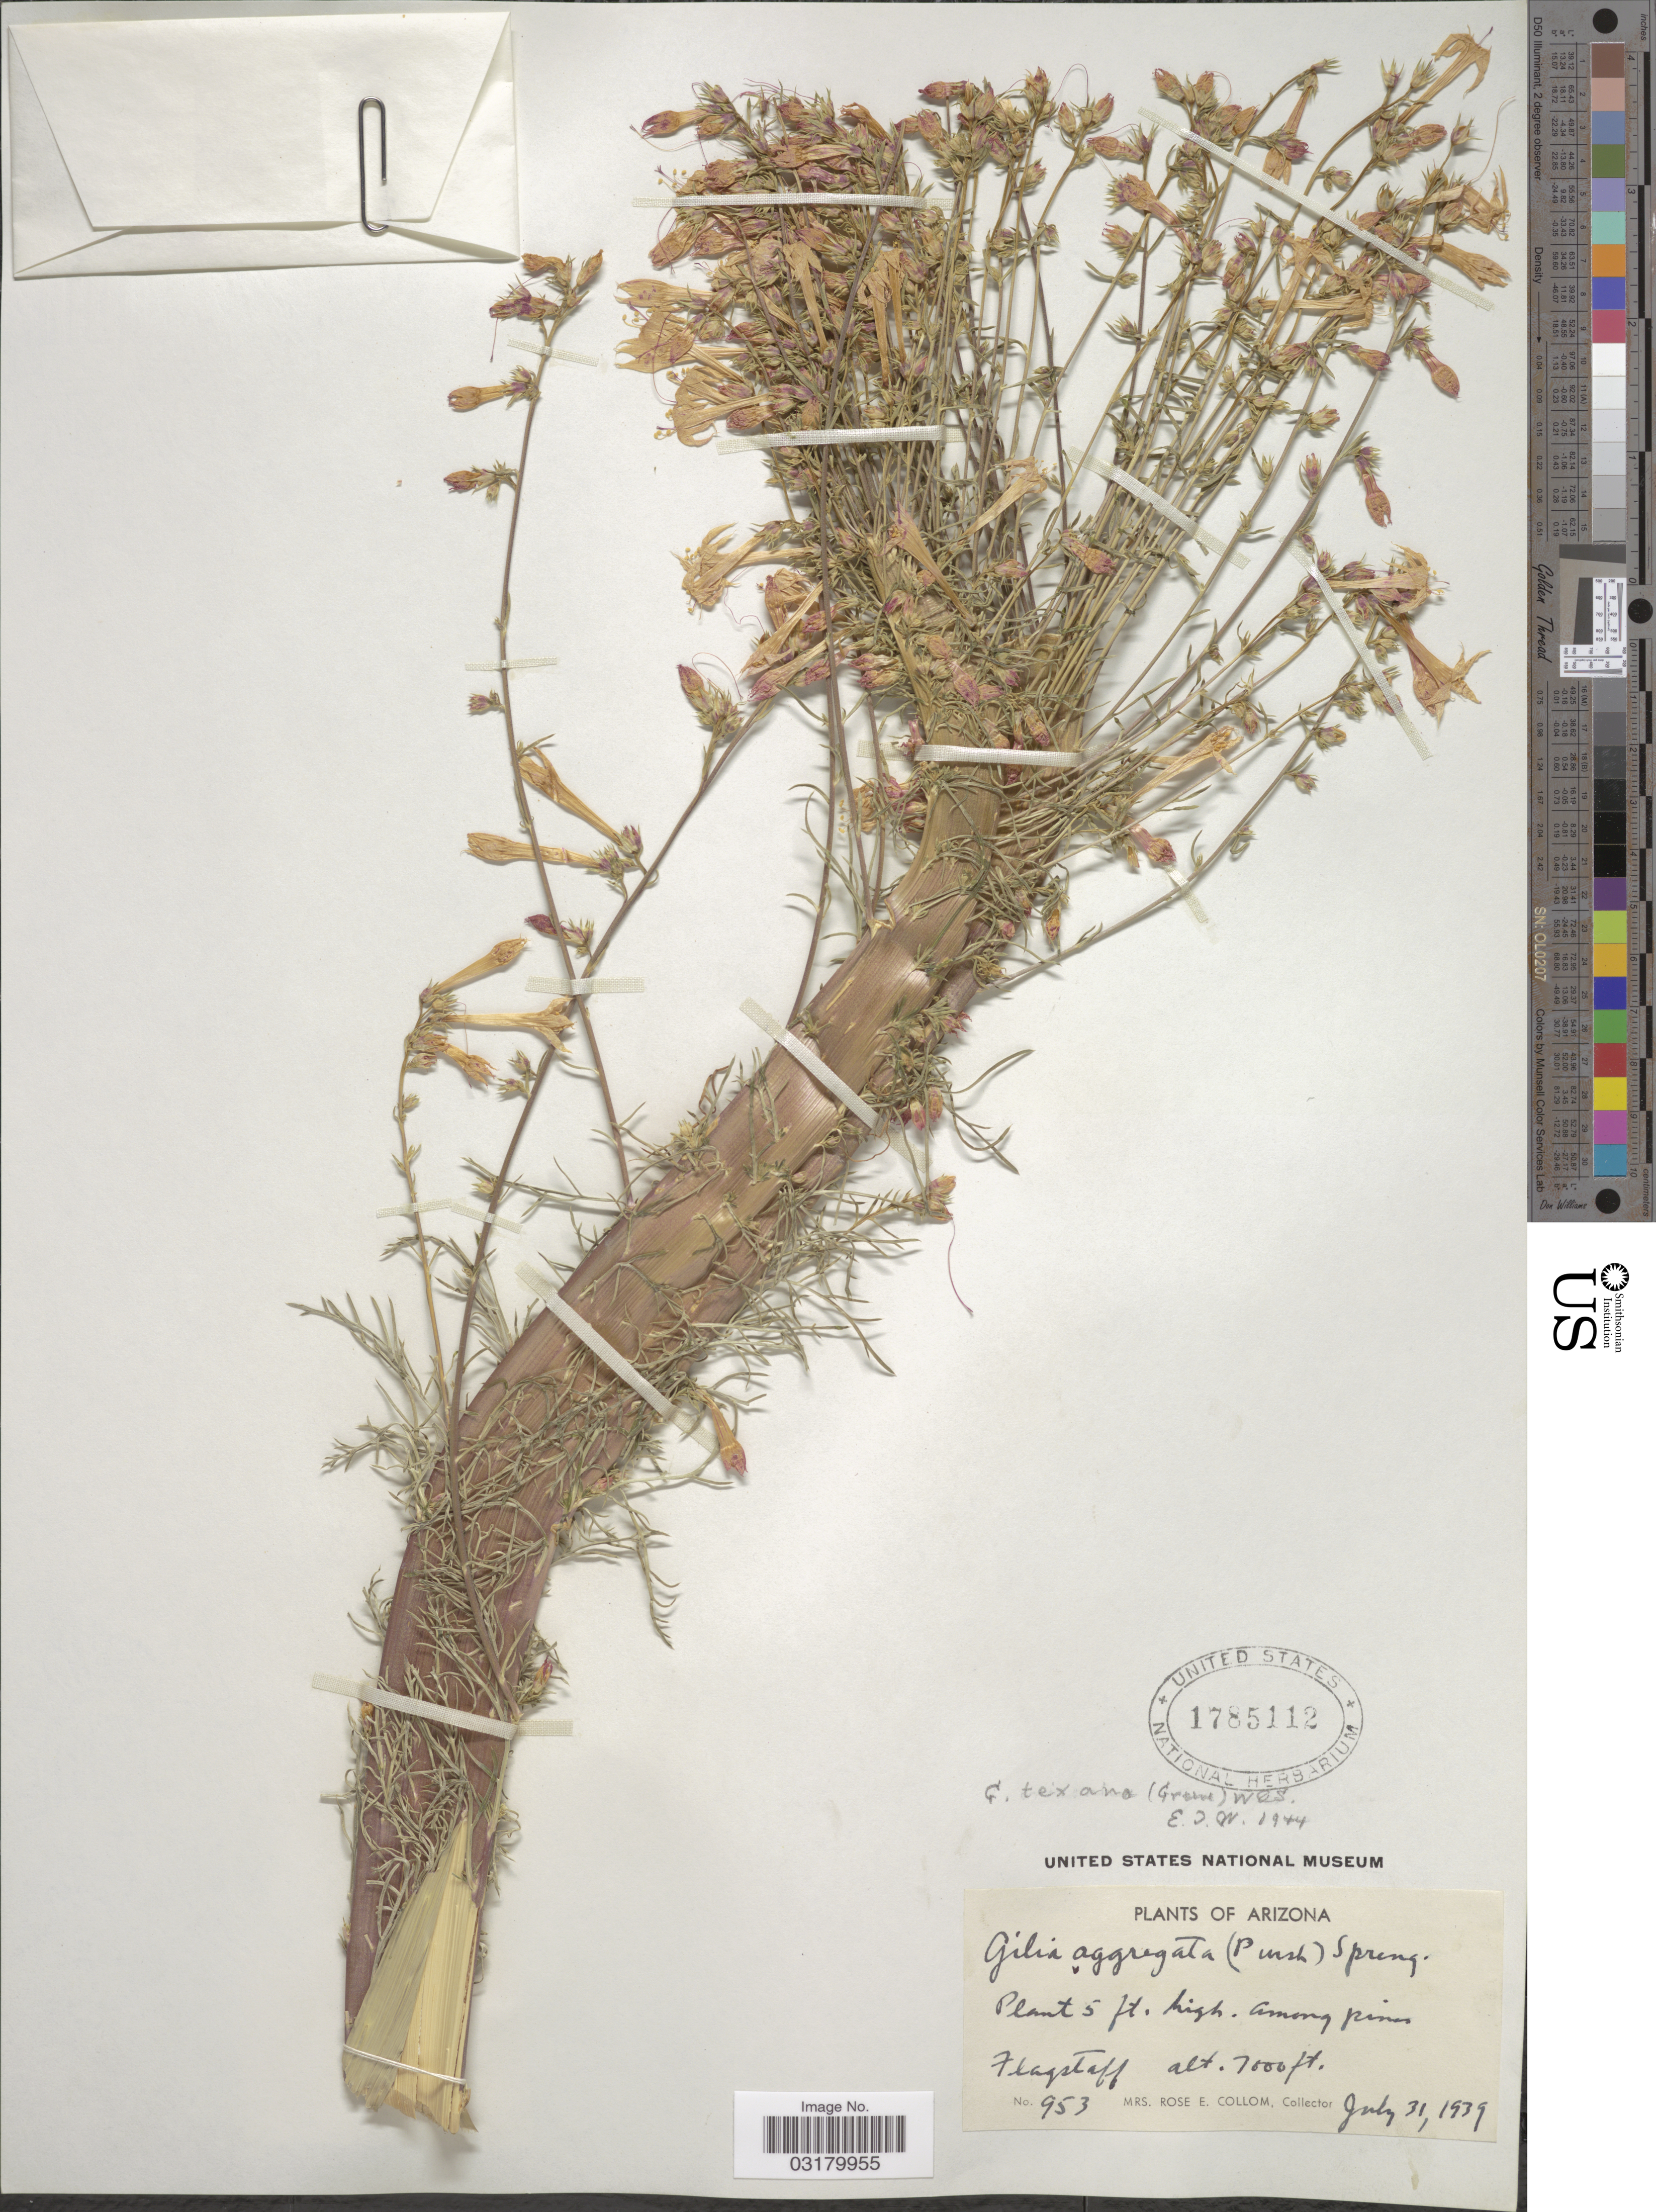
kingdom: Plantae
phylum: Tracheophyta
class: Magnoliopsida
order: Ericales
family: Polemoniaceae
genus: Ipomopsis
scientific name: Ipomopsis aggregata subsp. formosissima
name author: (Greene) Wherry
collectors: R. E. Collom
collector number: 953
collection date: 1939-07-31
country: United States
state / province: Arizona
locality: Among pines Flagstaff.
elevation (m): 2134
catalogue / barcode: US 1785112